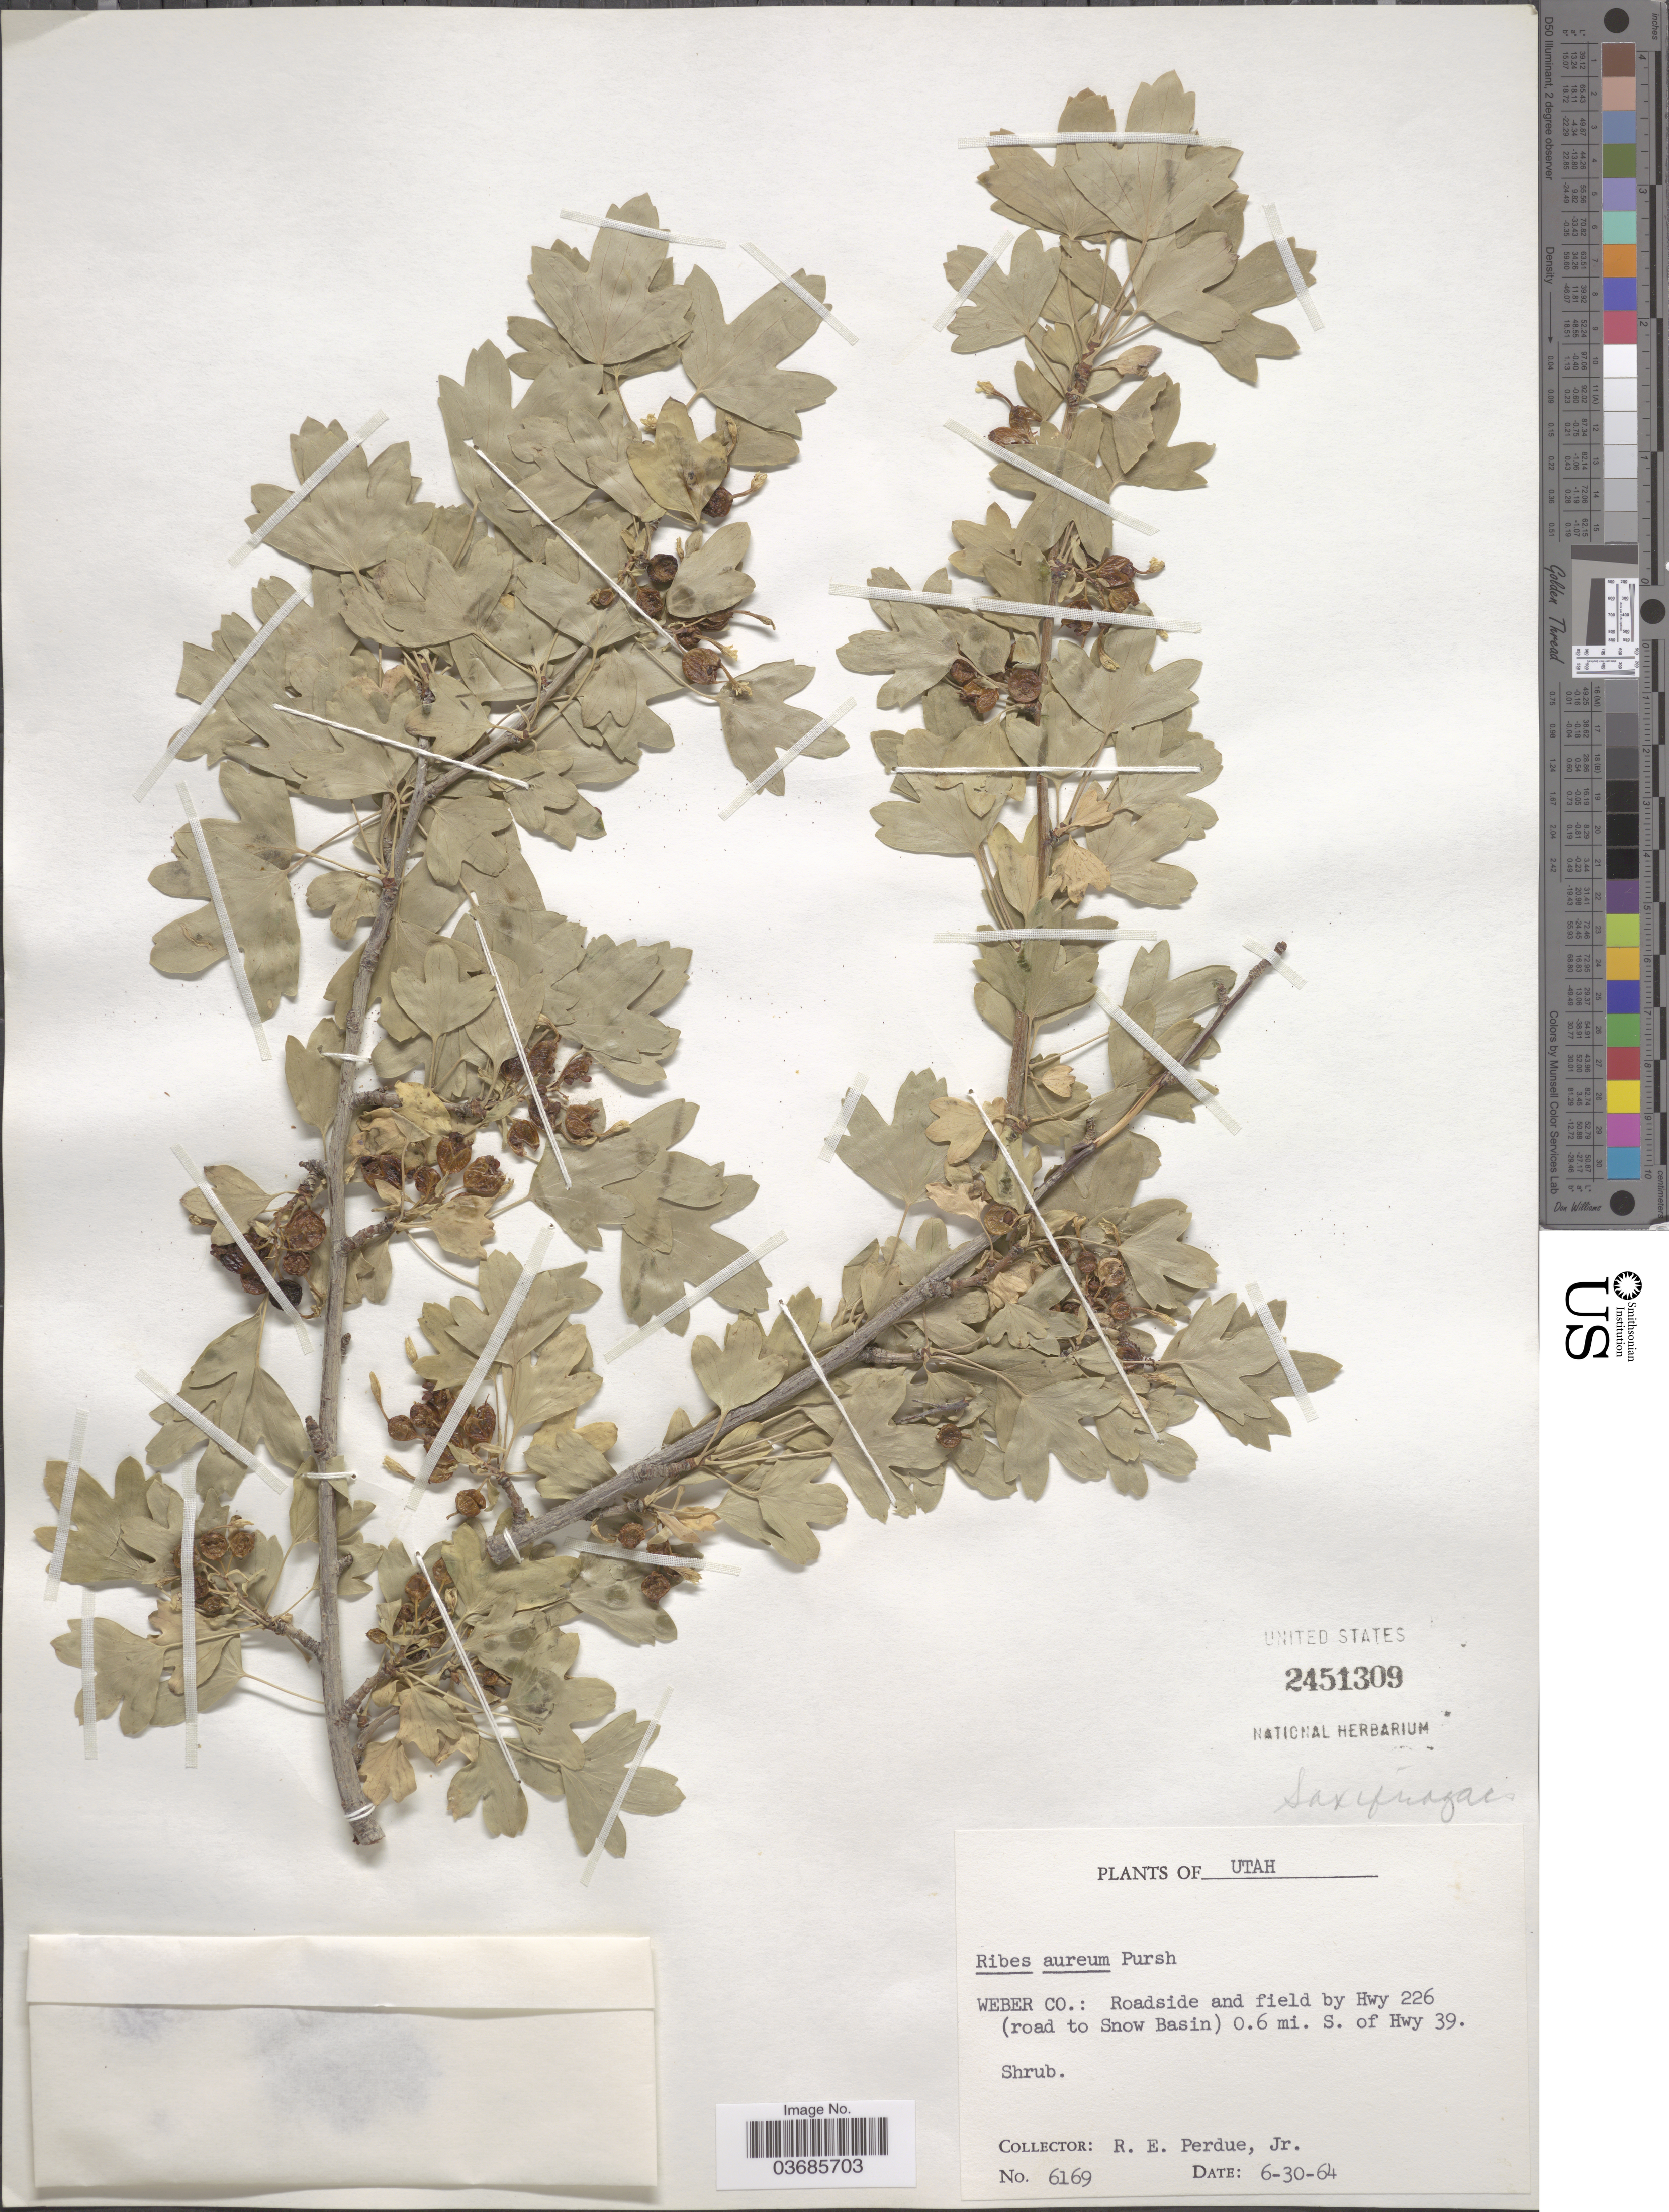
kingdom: Plantae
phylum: Tracheophyta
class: Magnoliopsida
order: Saxifragales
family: Grossulariaceae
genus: Ribes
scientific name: Ribes aureum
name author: Pursh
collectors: R. E. Perdue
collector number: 6169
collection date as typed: Transcribed d/m/y: 30/6/64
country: United States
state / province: Utah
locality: Weber Co.: Roadside and field by Hwy 226 (road to Snow Basin) 0.6 mi. S. of Hwy 39.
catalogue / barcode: US 2451309